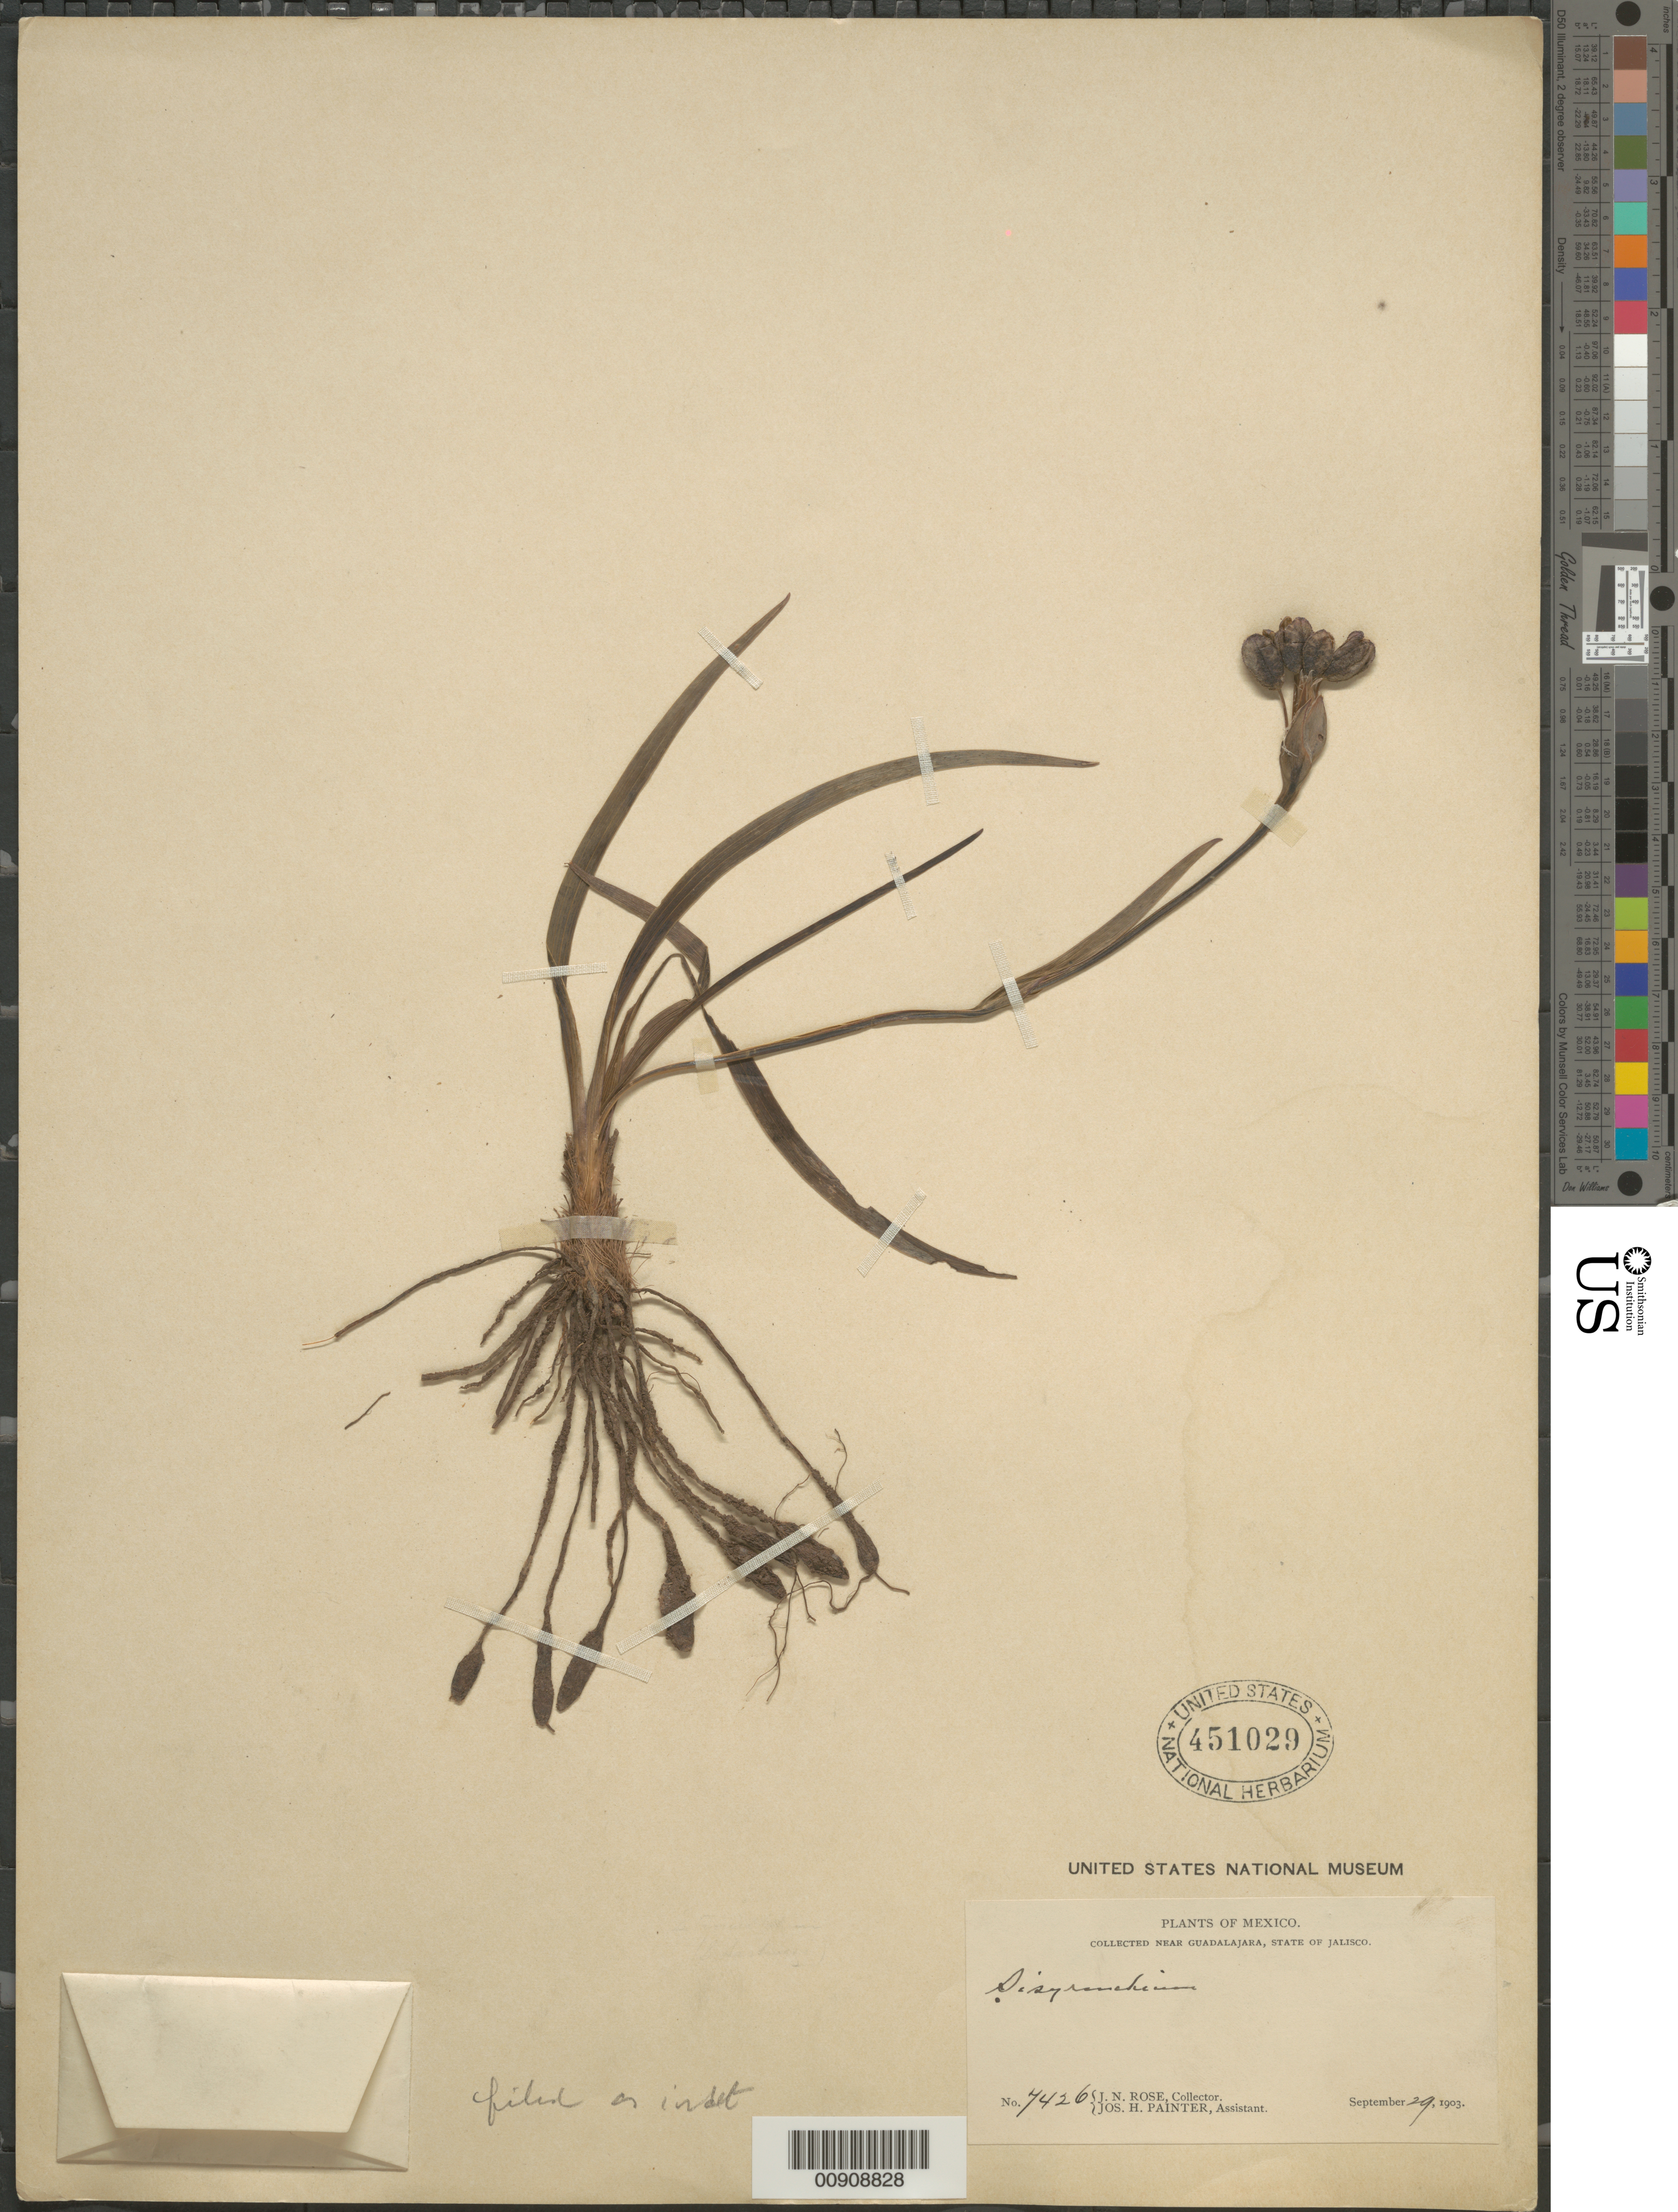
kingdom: Plantae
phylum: Tracheophyta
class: Liliopsida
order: Asparagales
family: Iridaceae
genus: Sisyrinchium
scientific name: Sisyrinchium sp.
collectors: J. N. Rose & J. H. Painter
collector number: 7426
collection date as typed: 29 Sep 1903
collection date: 1903-09-29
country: Mexico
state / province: Jalisco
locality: Near Guadalajara, State of Jalisco.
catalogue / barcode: US 451029